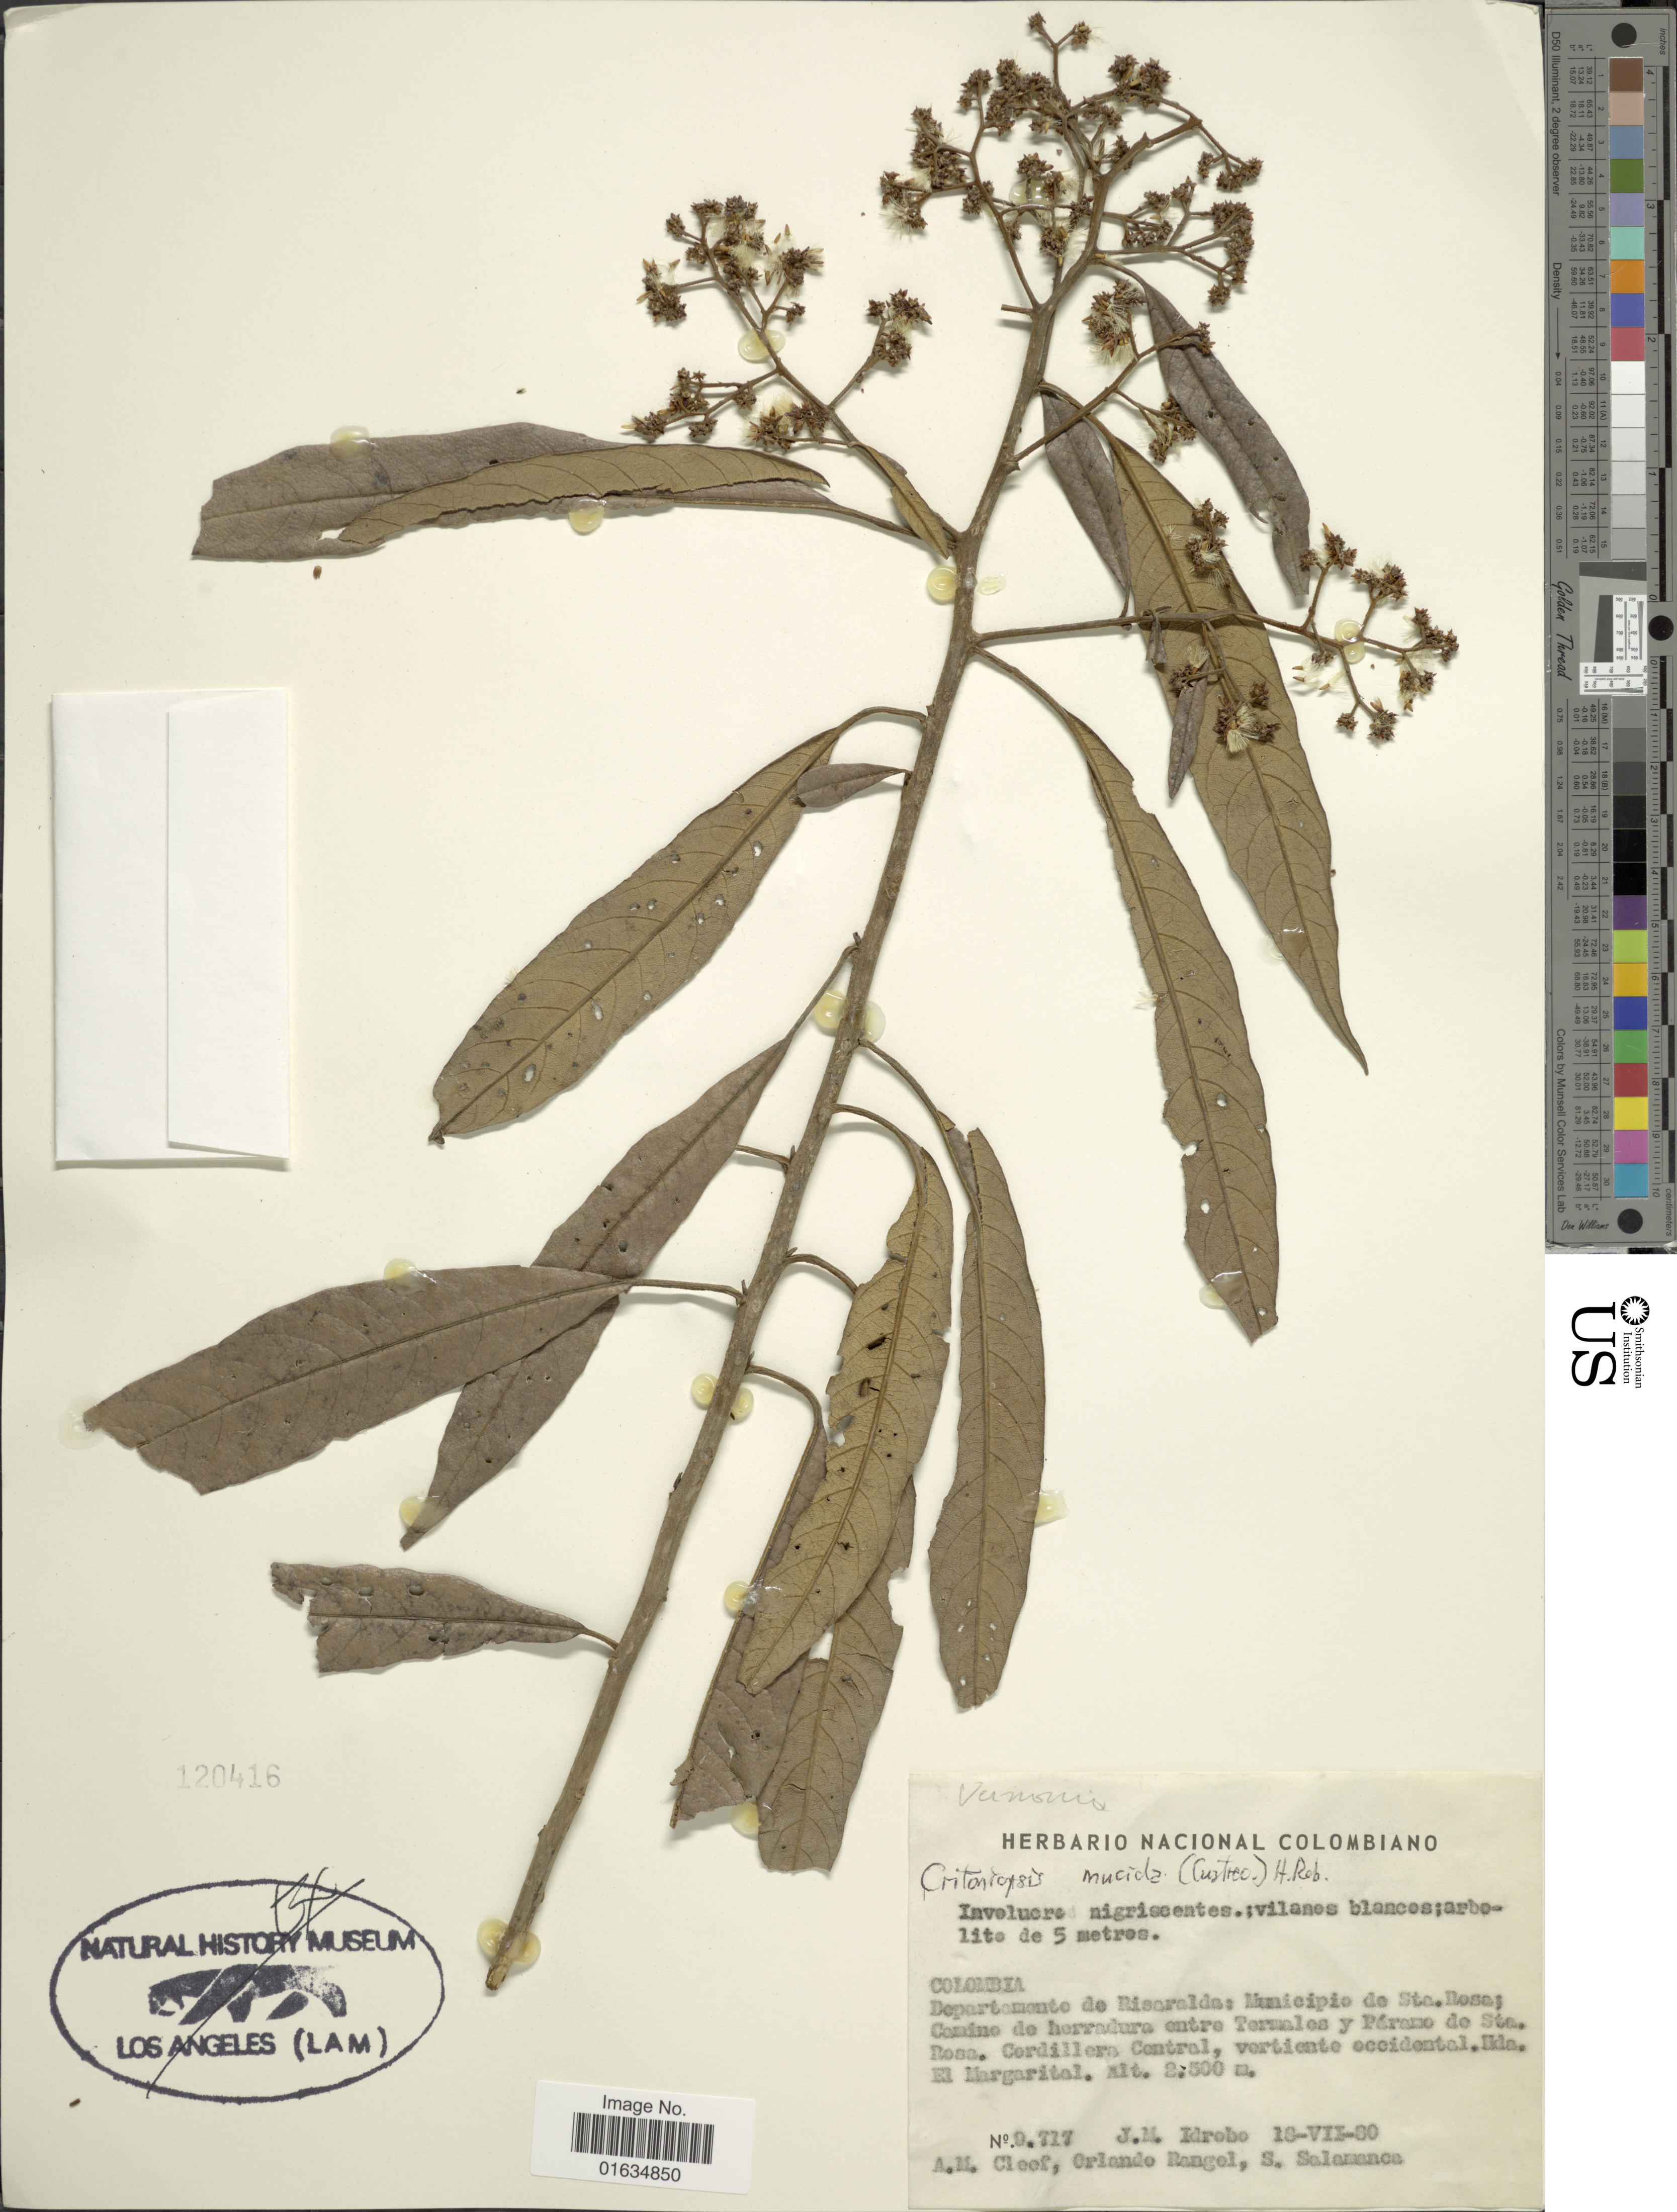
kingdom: Plantae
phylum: Tracheophyta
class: Magnoliopsida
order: Asterales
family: Asteraceae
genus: Critoniopsis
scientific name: Critoniopsis lindenii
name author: Sch. Bip.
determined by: Ávila C., Fabio Andrés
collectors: J. M. Idrobo, A. M. Cleef, O. Rangel & S. Salamanca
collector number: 9717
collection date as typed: Transcribed d/m/y: 18/7/80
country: Colombia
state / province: Risaralda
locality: Departamento de Risaralda, Municipio de Sta. Rosa, Camino de horradura entre Termales y Paramo de Sta. Rosa, Cordillera Central, vertiente occidental, Hda. El Margarital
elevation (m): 2500